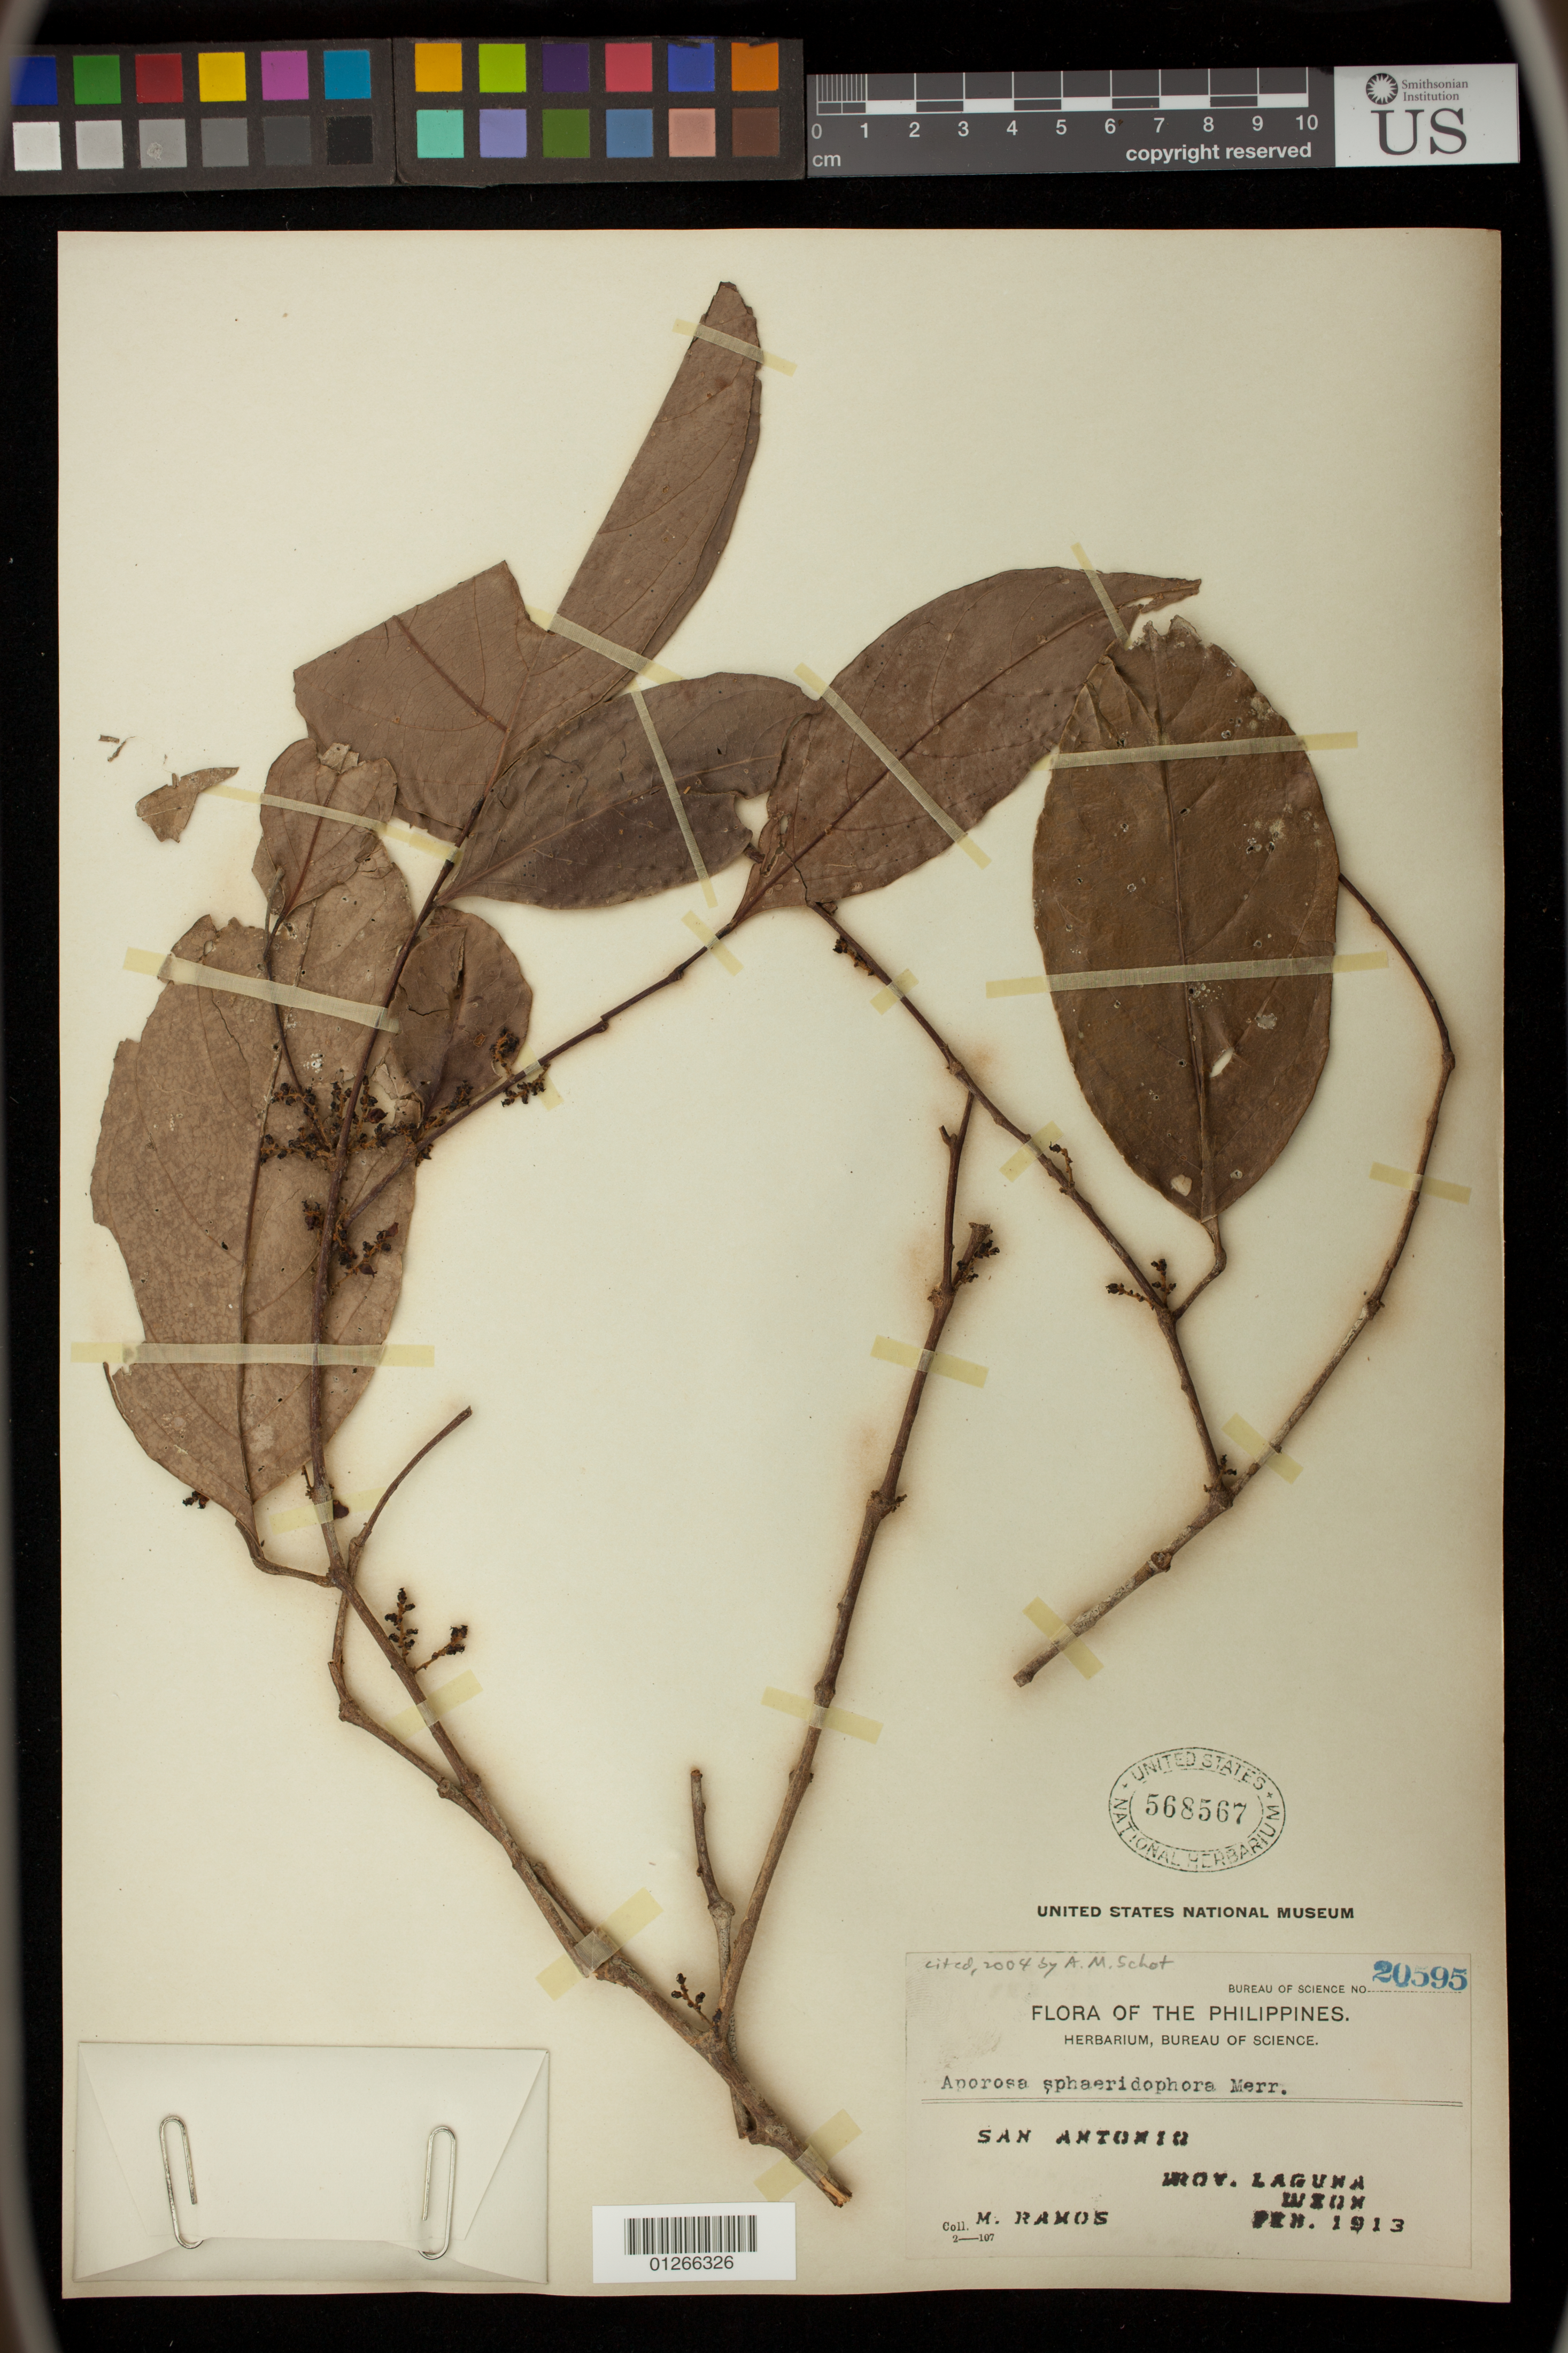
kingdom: Plantae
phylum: Tracheophyta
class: Magnoliopsida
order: Malpighiales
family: Phyllanthaceae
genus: Aporosa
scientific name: Aporosa sphaeridiophora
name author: Merr.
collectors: M. Ramos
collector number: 20595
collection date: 1913-02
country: Philippines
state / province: Calabarzon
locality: San Antonio, Prov. Laguna, Luzon